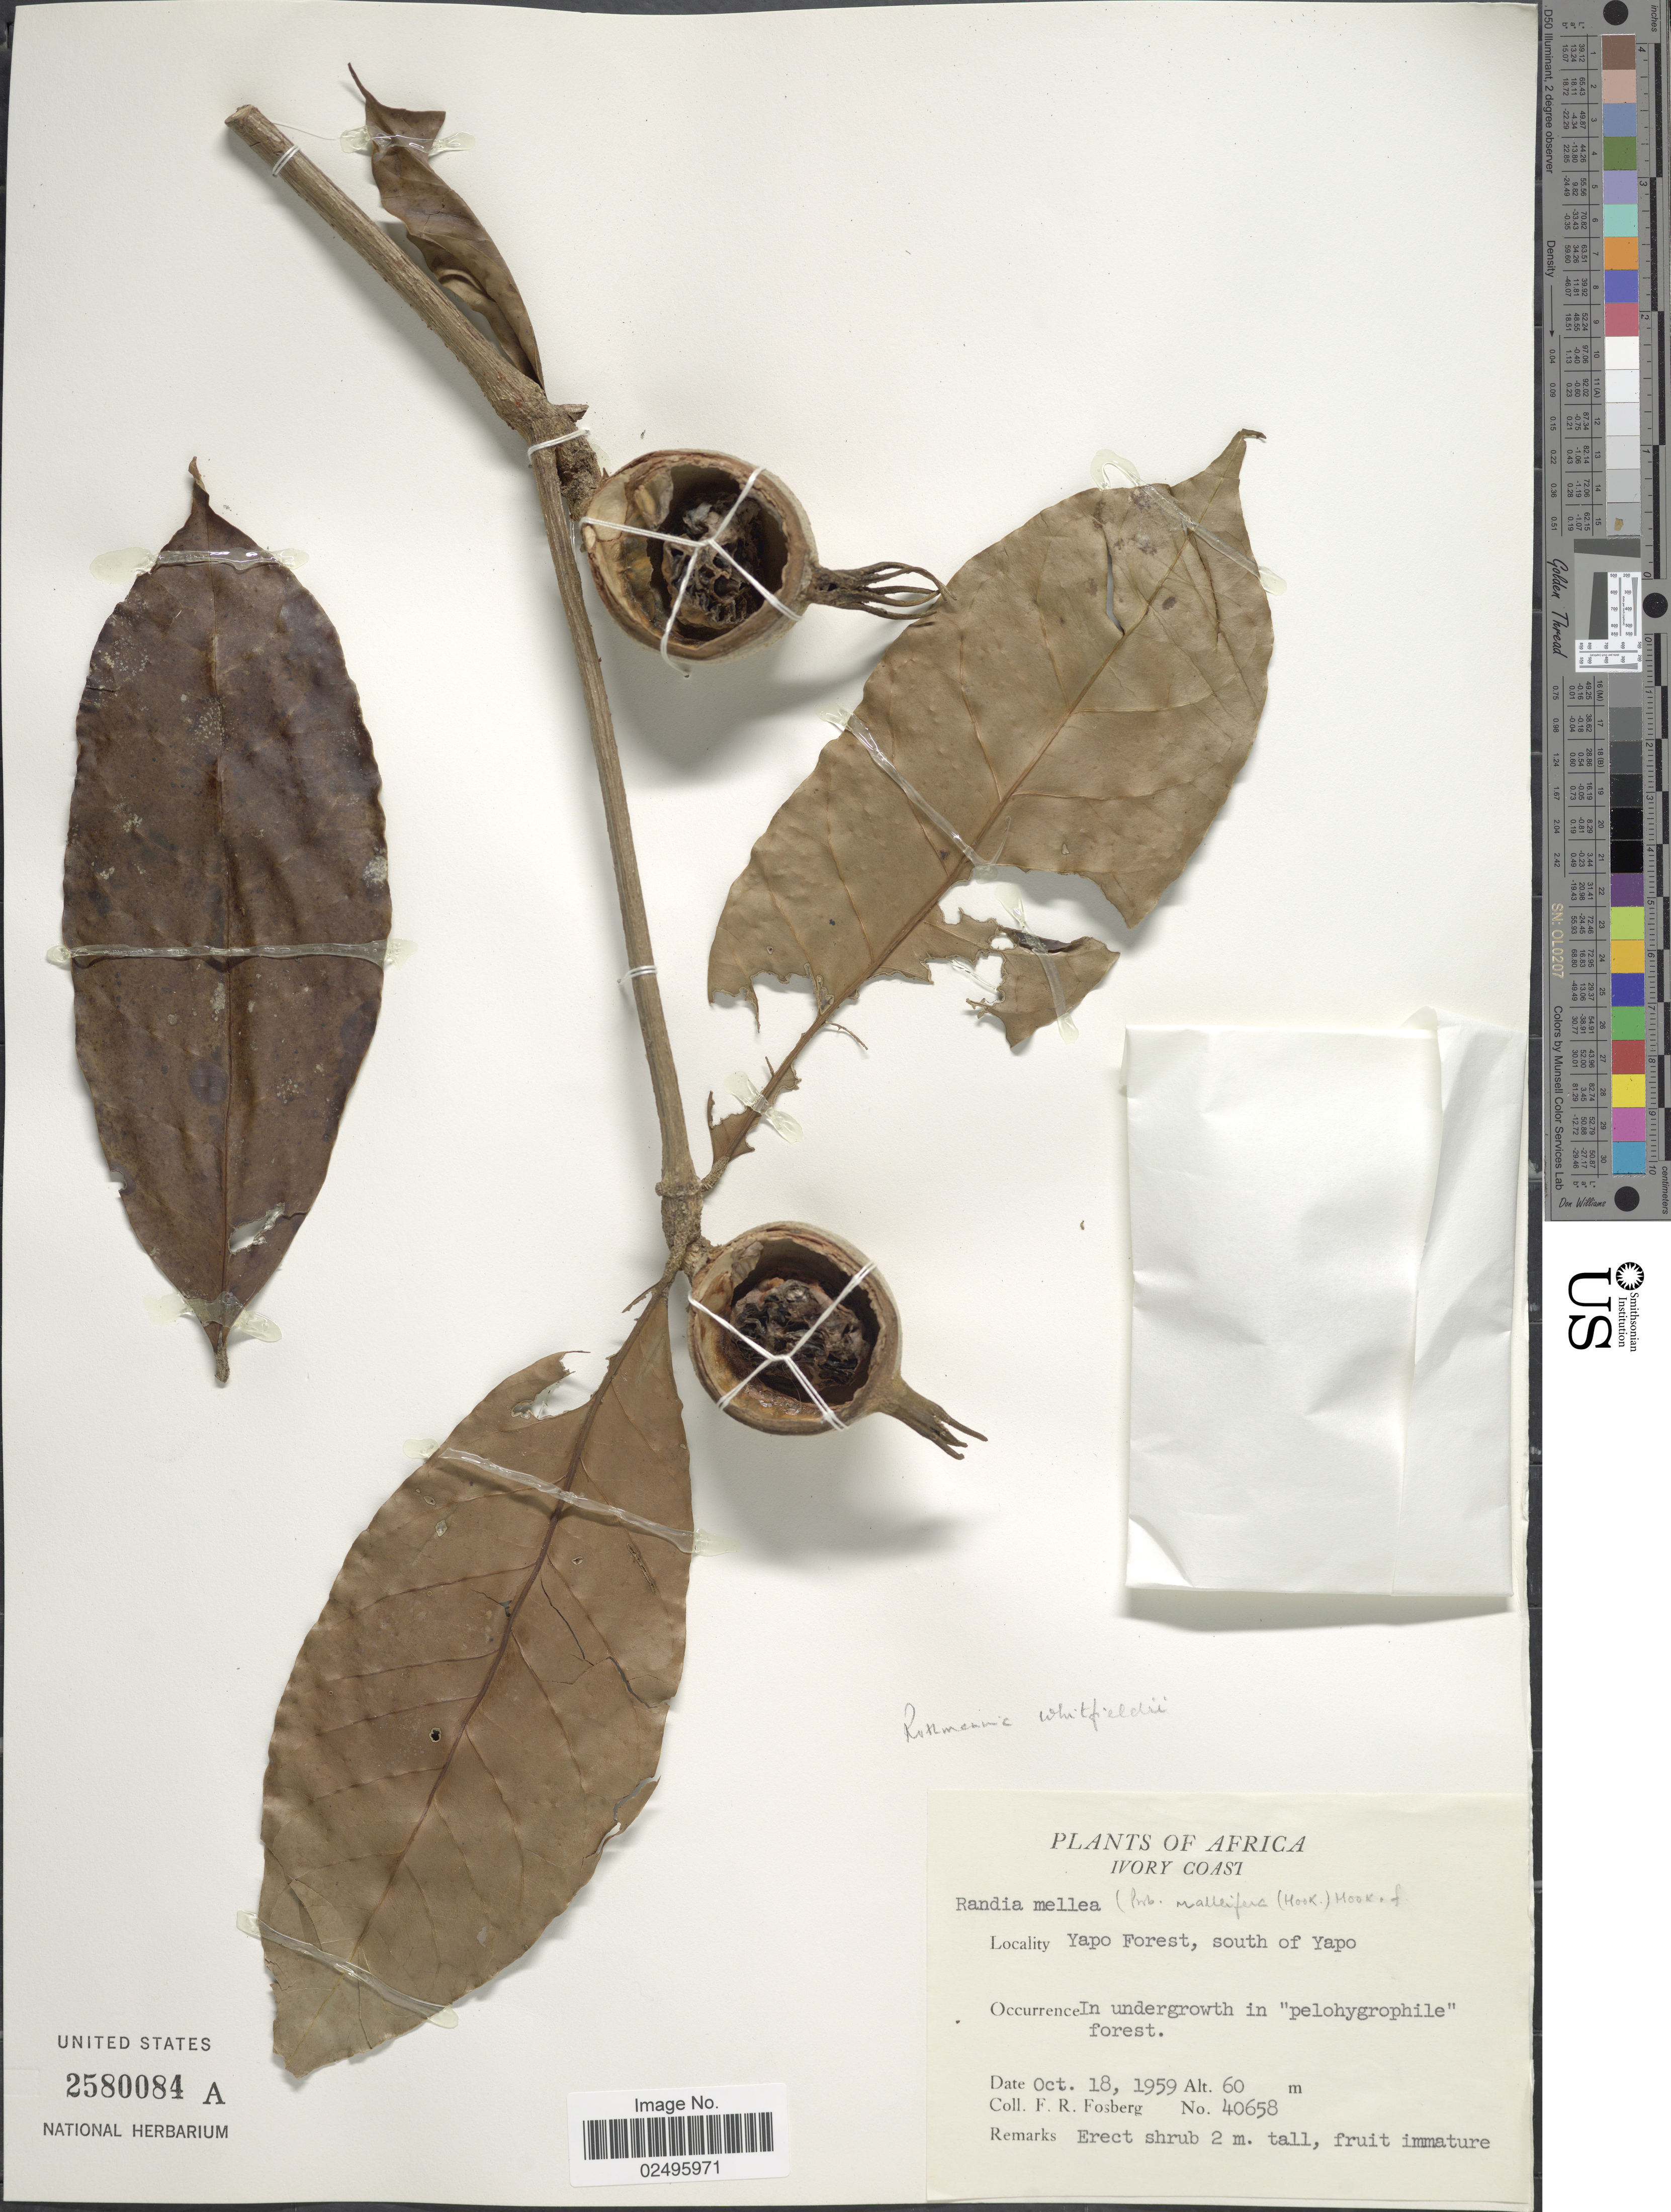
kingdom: Plantae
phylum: Tracheophyta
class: Magnoliopsida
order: Gentianales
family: Rubiaceae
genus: Rothmannia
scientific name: Rothmannia whitfieldii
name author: (Lindl.) Dandy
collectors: F. R. Fosberg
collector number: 40658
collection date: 1959-10-18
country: Ivory Coast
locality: Yapo Forest, south of Yapo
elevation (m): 60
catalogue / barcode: US 2580084A